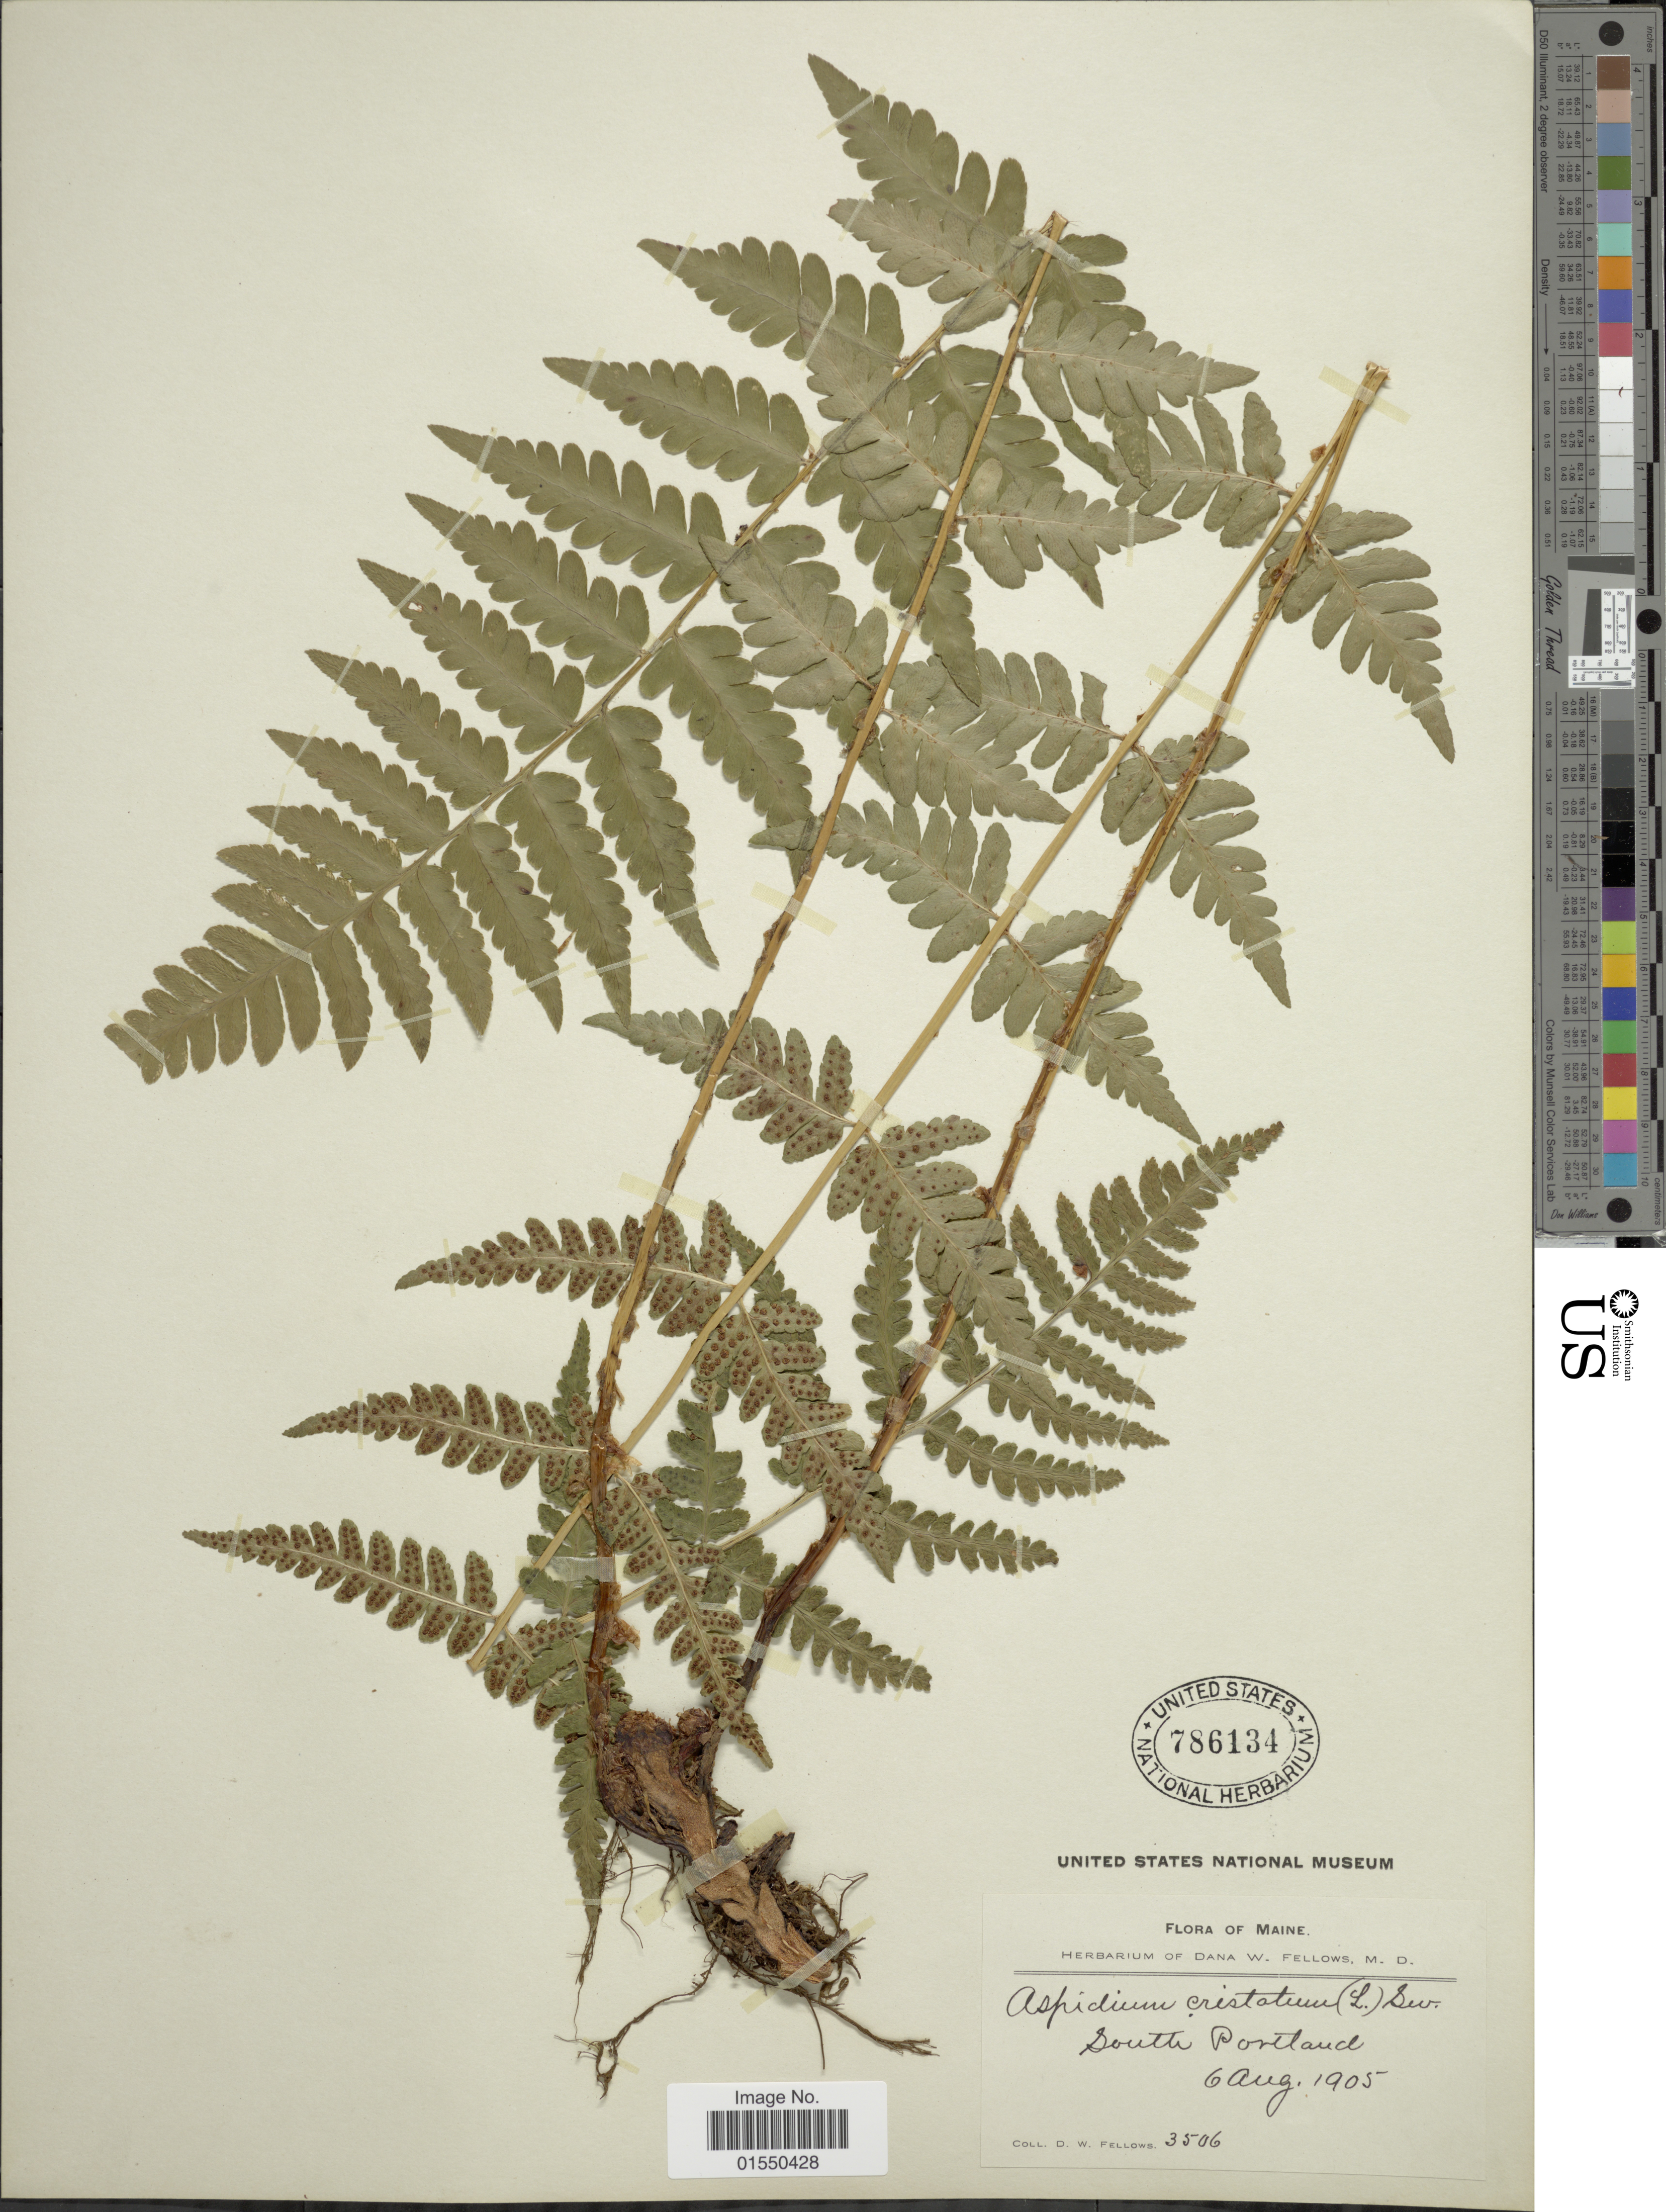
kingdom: Plantae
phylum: Tracheophyta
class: Polypodiopsida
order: Polypodiales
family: Dryopteridaceae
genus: Dryopteris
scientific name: Dryopteris cristata var. spinulosa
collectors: D. W. Fellows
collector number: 3506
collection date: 1905-08-06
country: United States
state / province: Maine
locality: South Portlands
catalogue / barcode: US 786134